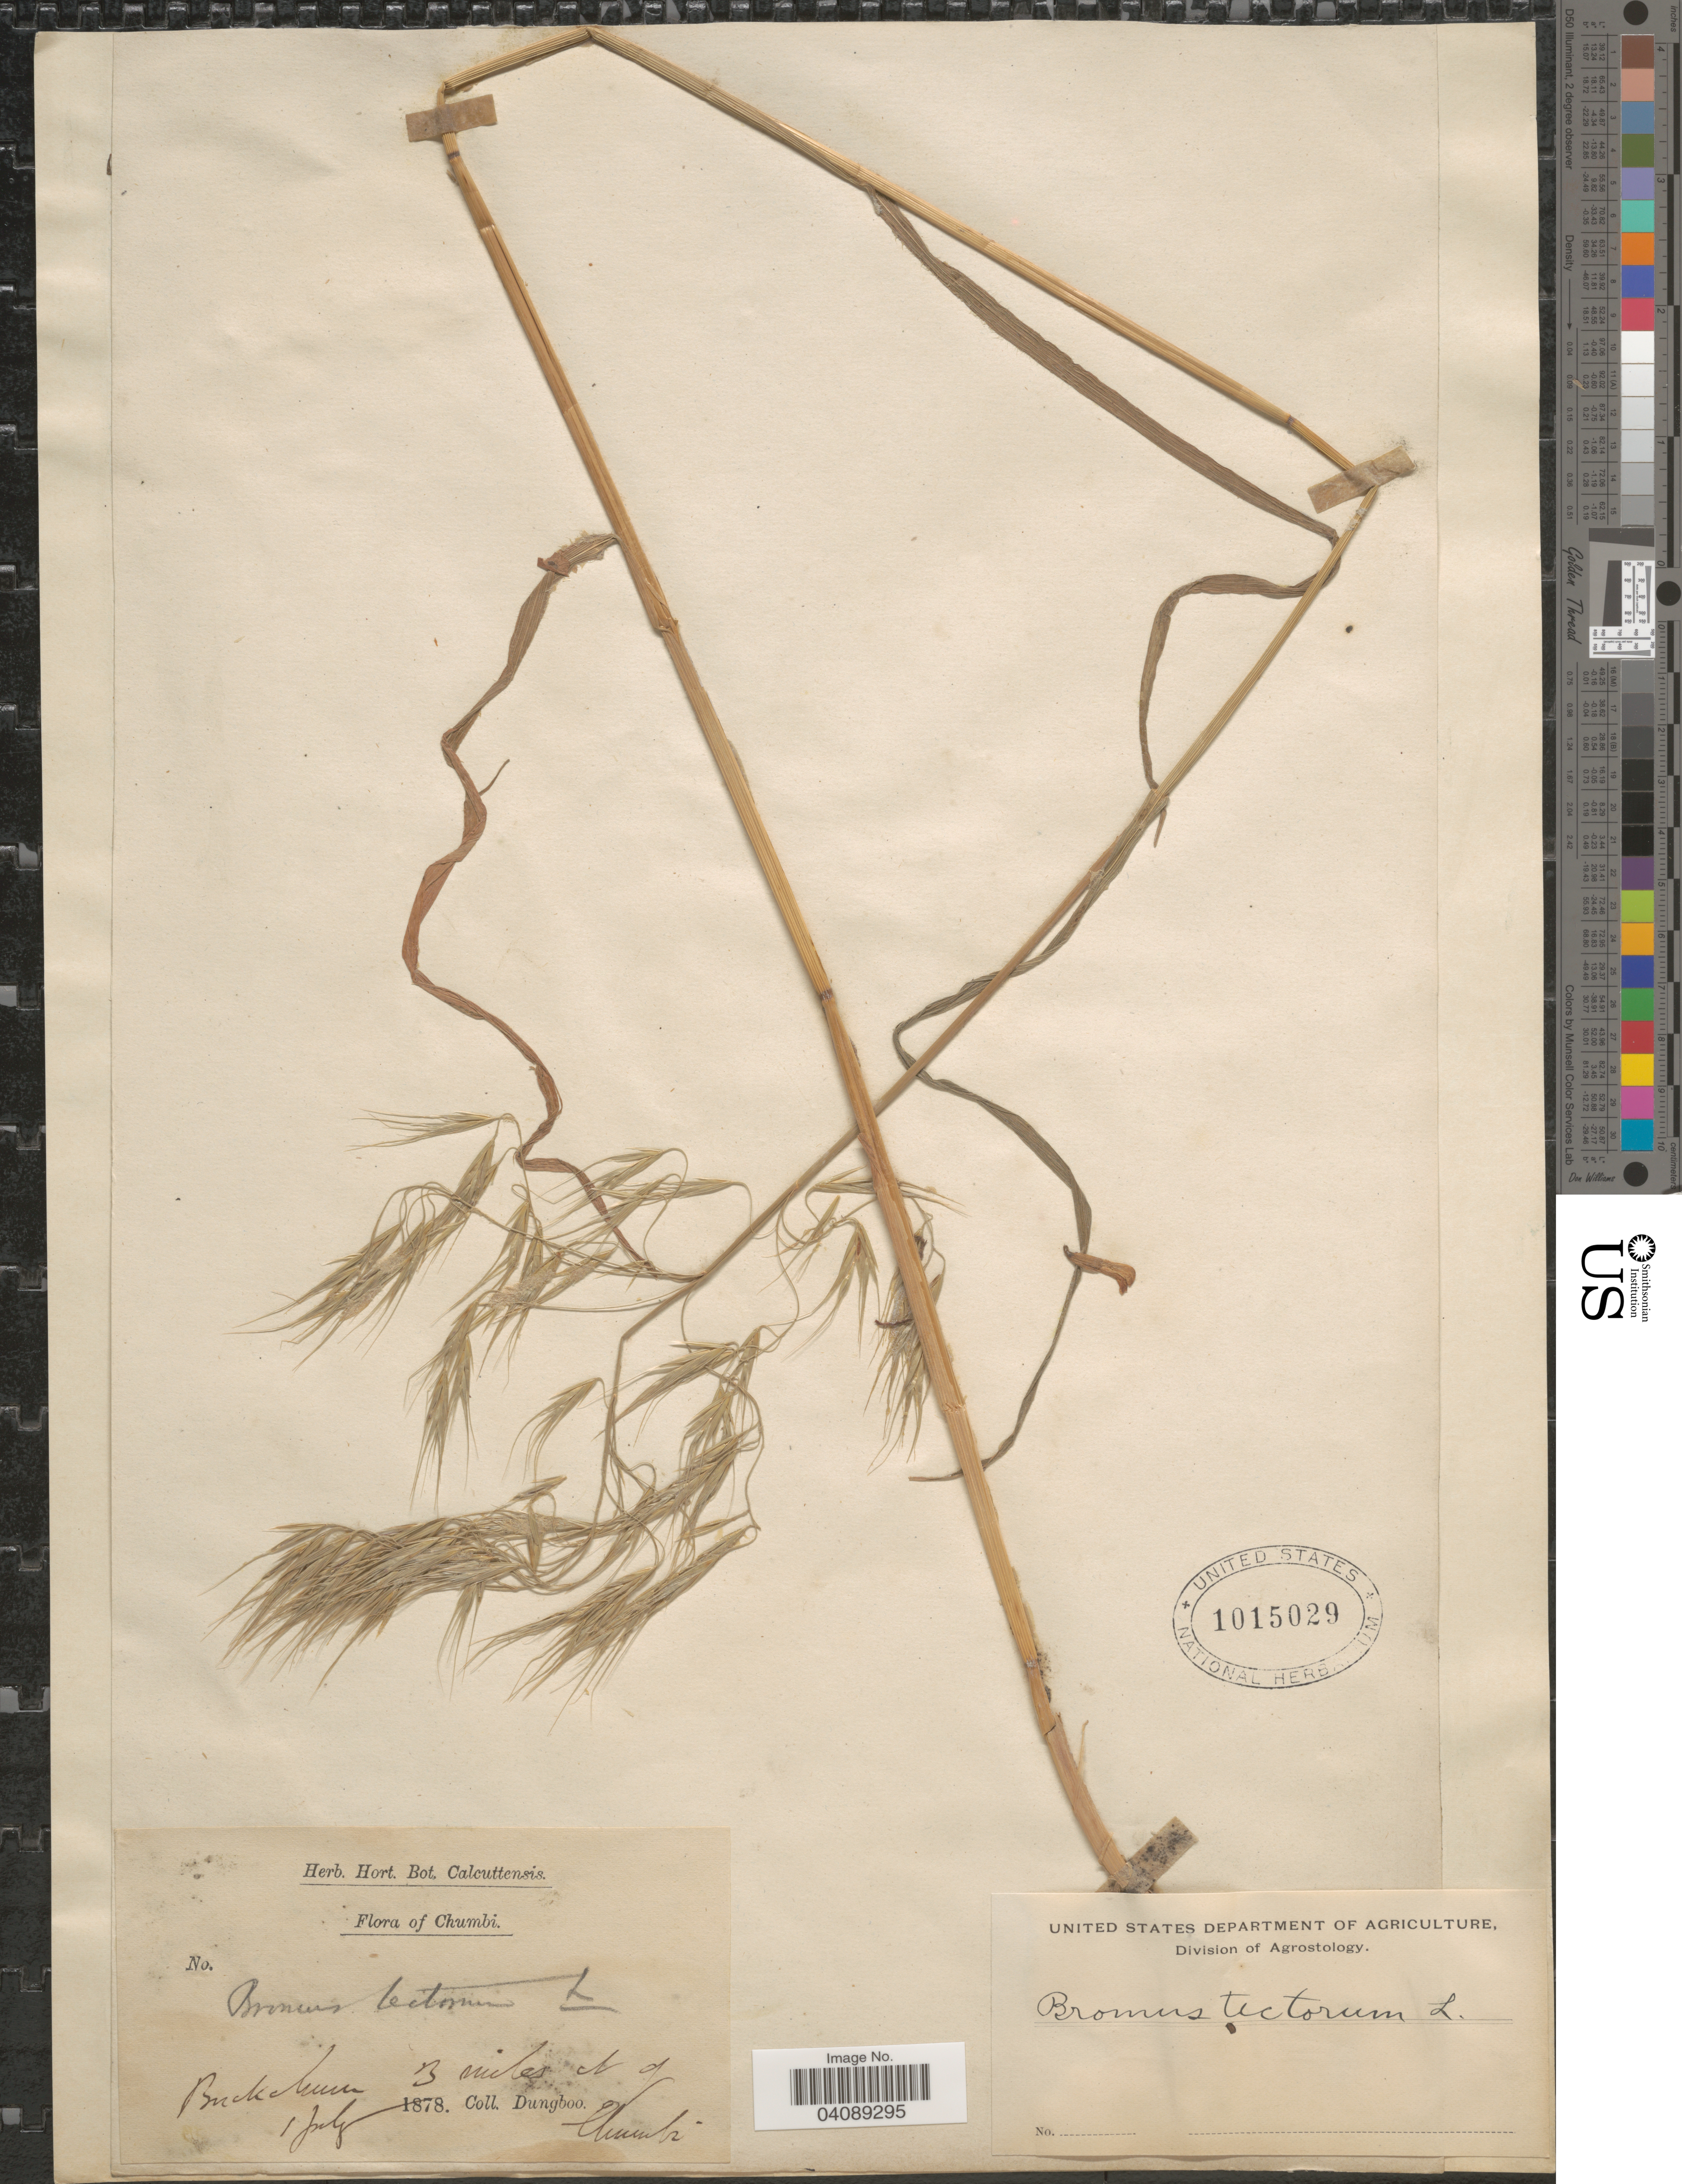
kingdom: Plantae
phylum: Tracheophyta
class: Liliopsida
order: Poales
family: Poaceae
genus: Bromus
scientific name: Bromus tectorum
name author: L.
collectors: Dungboo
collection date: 1878-07-01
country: China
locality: Chumbi. Buckham 3 miles N of Chundra.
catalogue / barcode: US 1015029